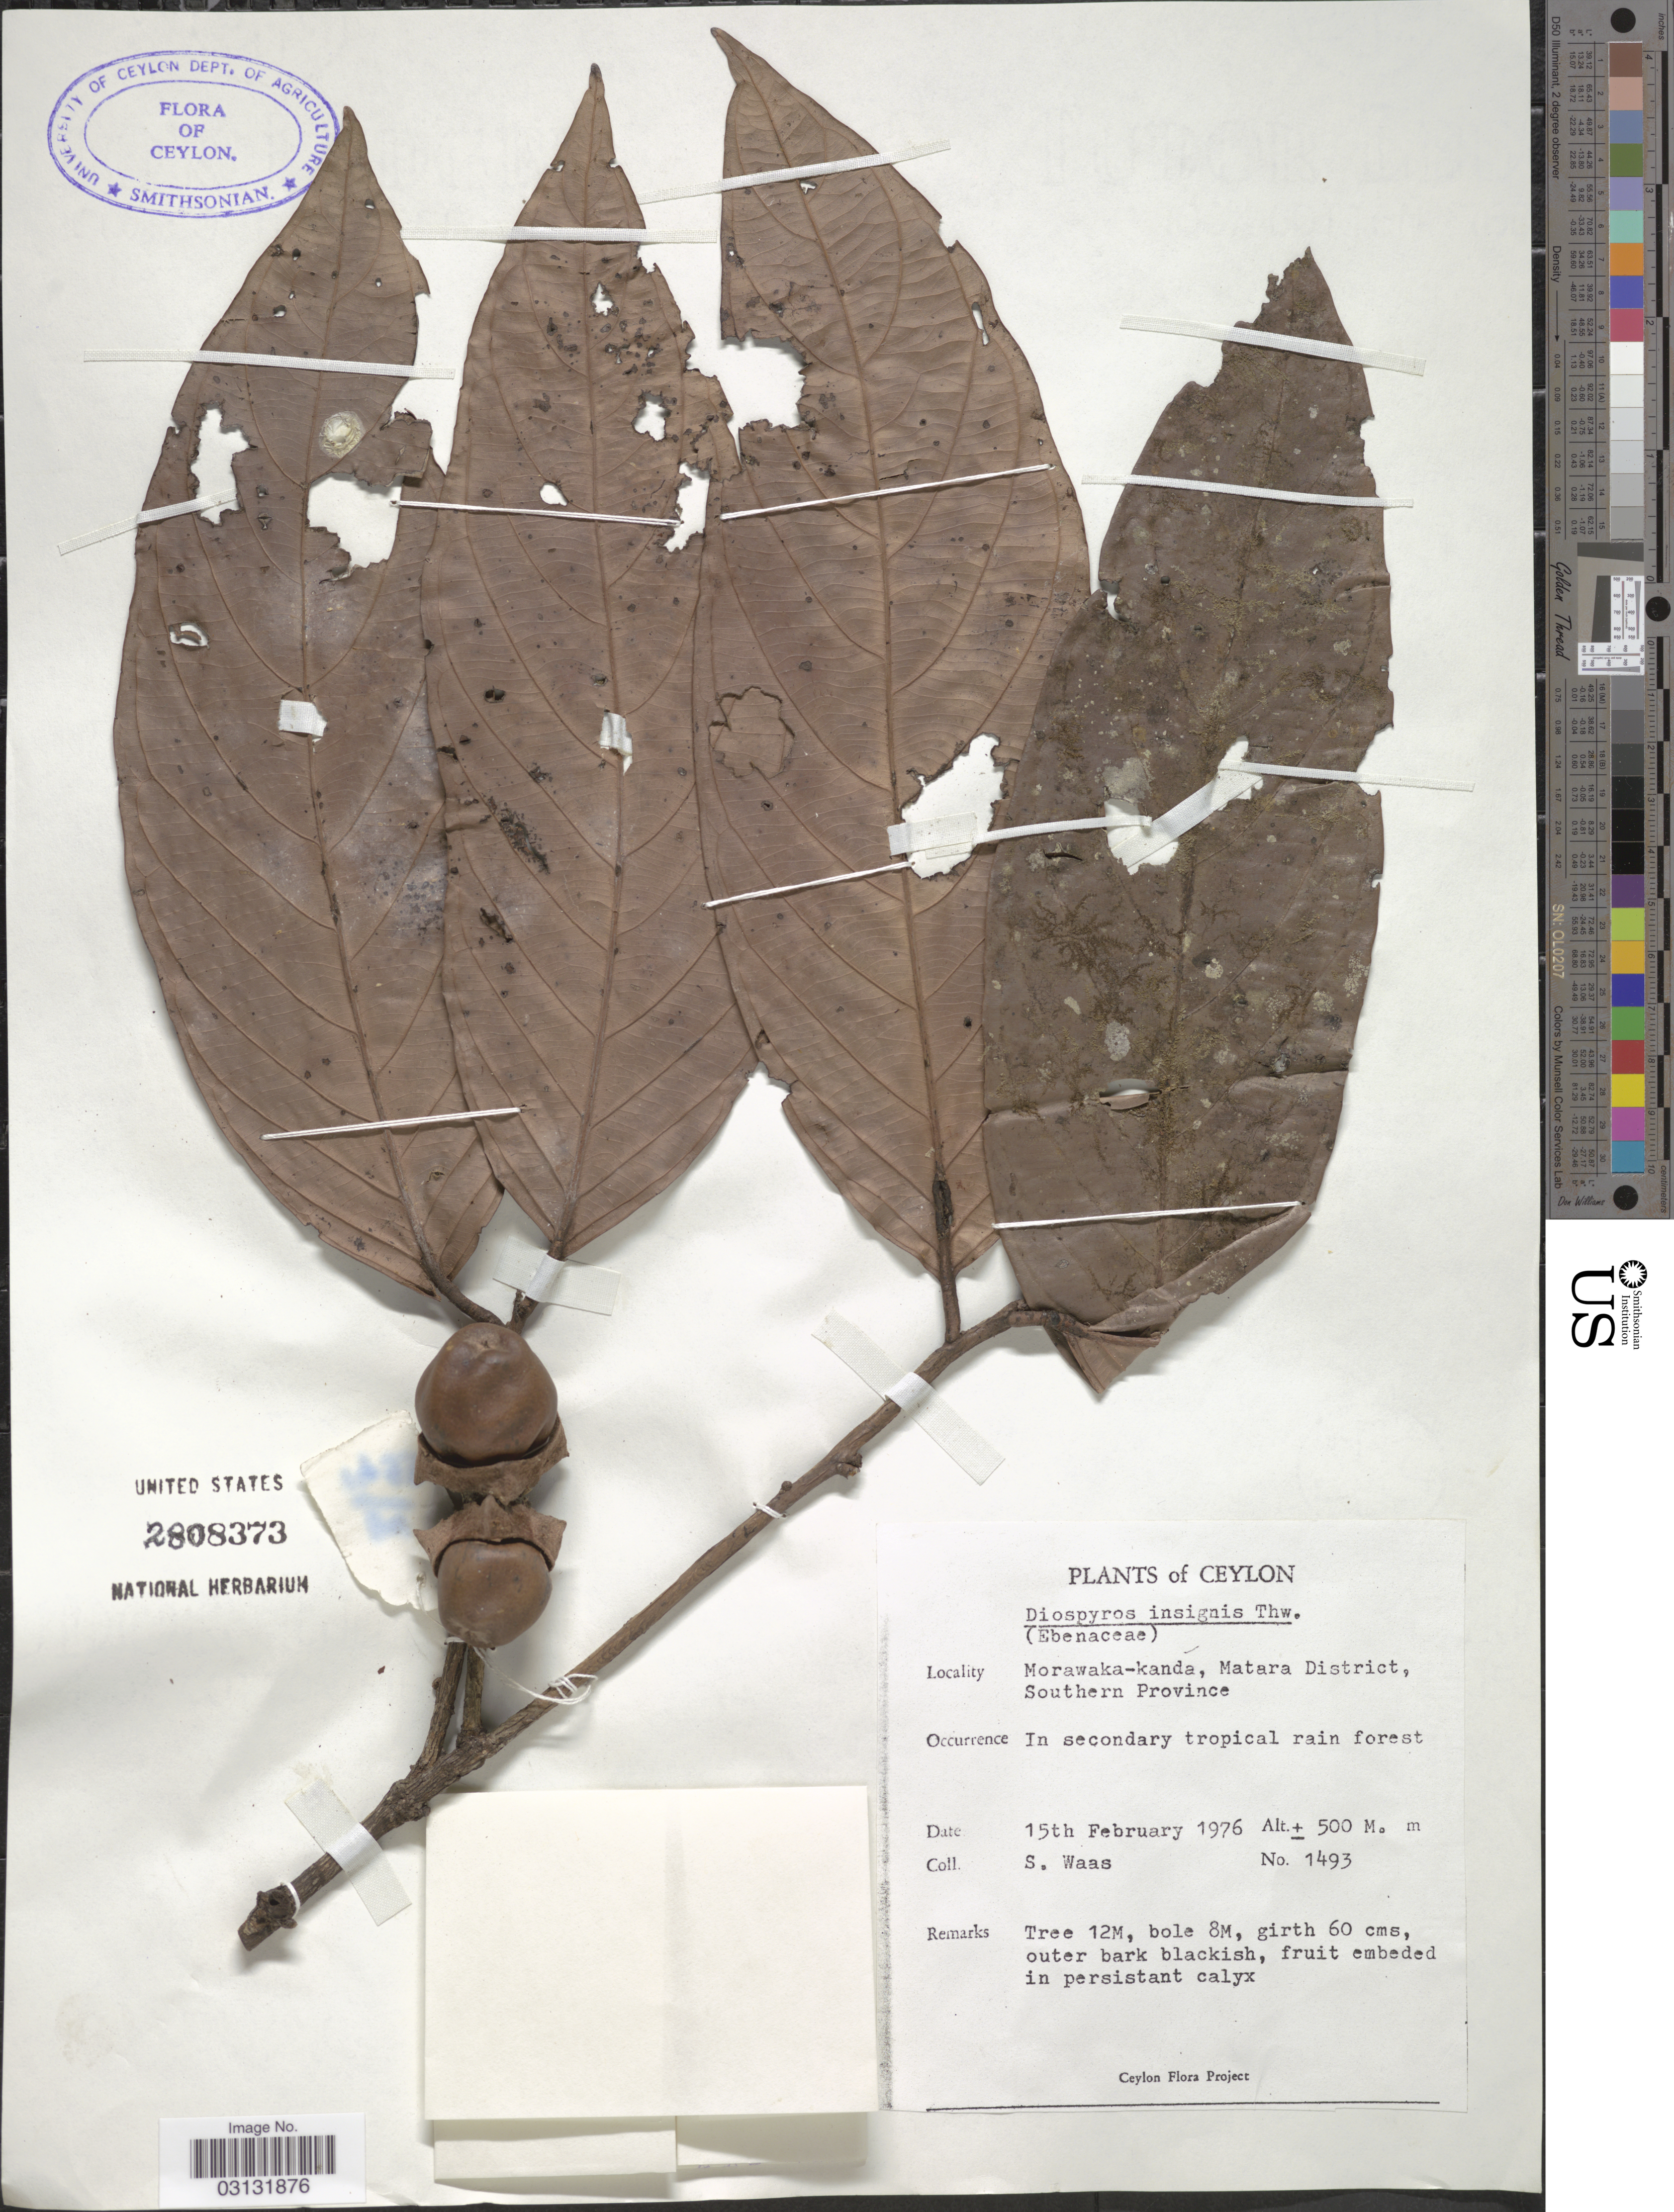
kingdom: Plantae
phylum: Tracheophyta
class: Magnoliopsida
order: Ericales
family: Ebenaceae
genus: Diospyros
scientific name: Diospyros insignis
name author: Thwaites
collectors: S. Waas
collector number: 1493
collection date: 1976-02-15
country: Sri Lanka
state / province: Southern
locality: Ceylon. Morawaka-kanda, Matara District, Southern Province.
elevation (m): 500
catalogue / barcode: US 2808373